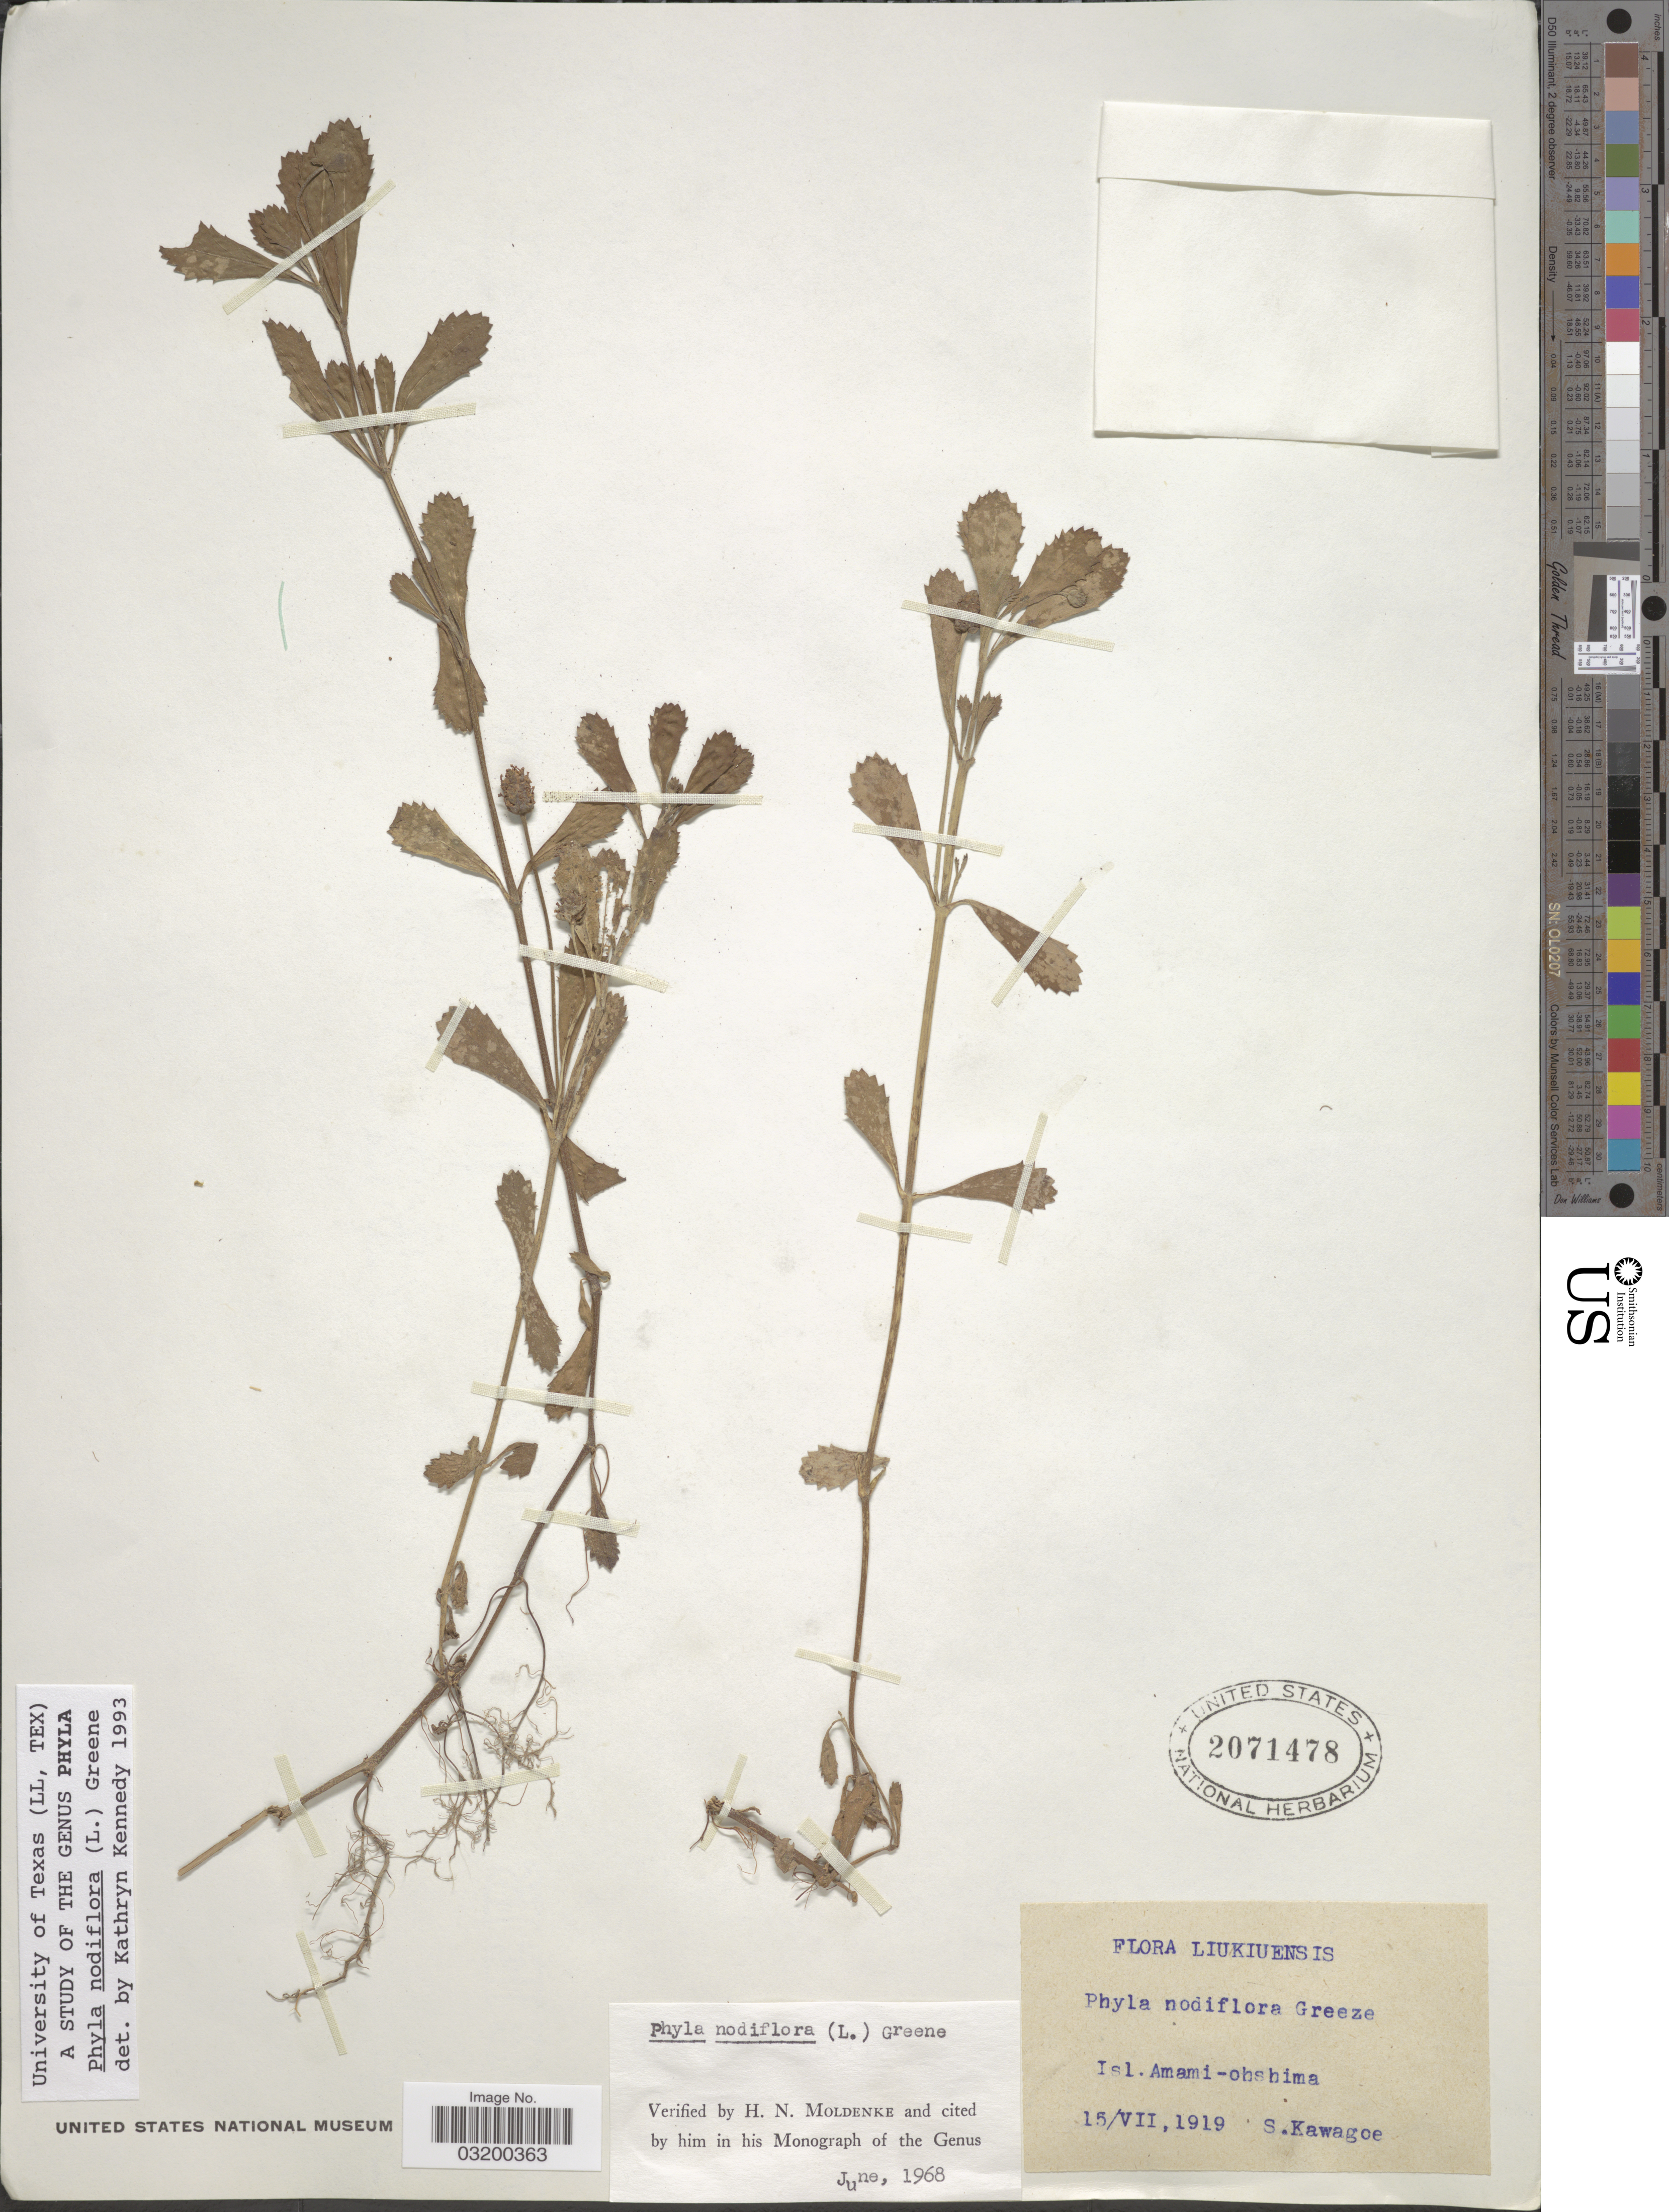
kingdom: Plantae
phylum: Tracheophyta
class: Magnoliopsida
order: Lamiales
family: Verbenaceae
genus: Phyla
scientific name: Phyla nodiflora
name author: (L.) Greene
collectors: S. Kawagoe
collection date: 1919-07-15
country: Japan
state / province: Okinawa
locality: Liukiuensis. Isl. Amami-ohshima.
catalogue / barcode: US 2071478